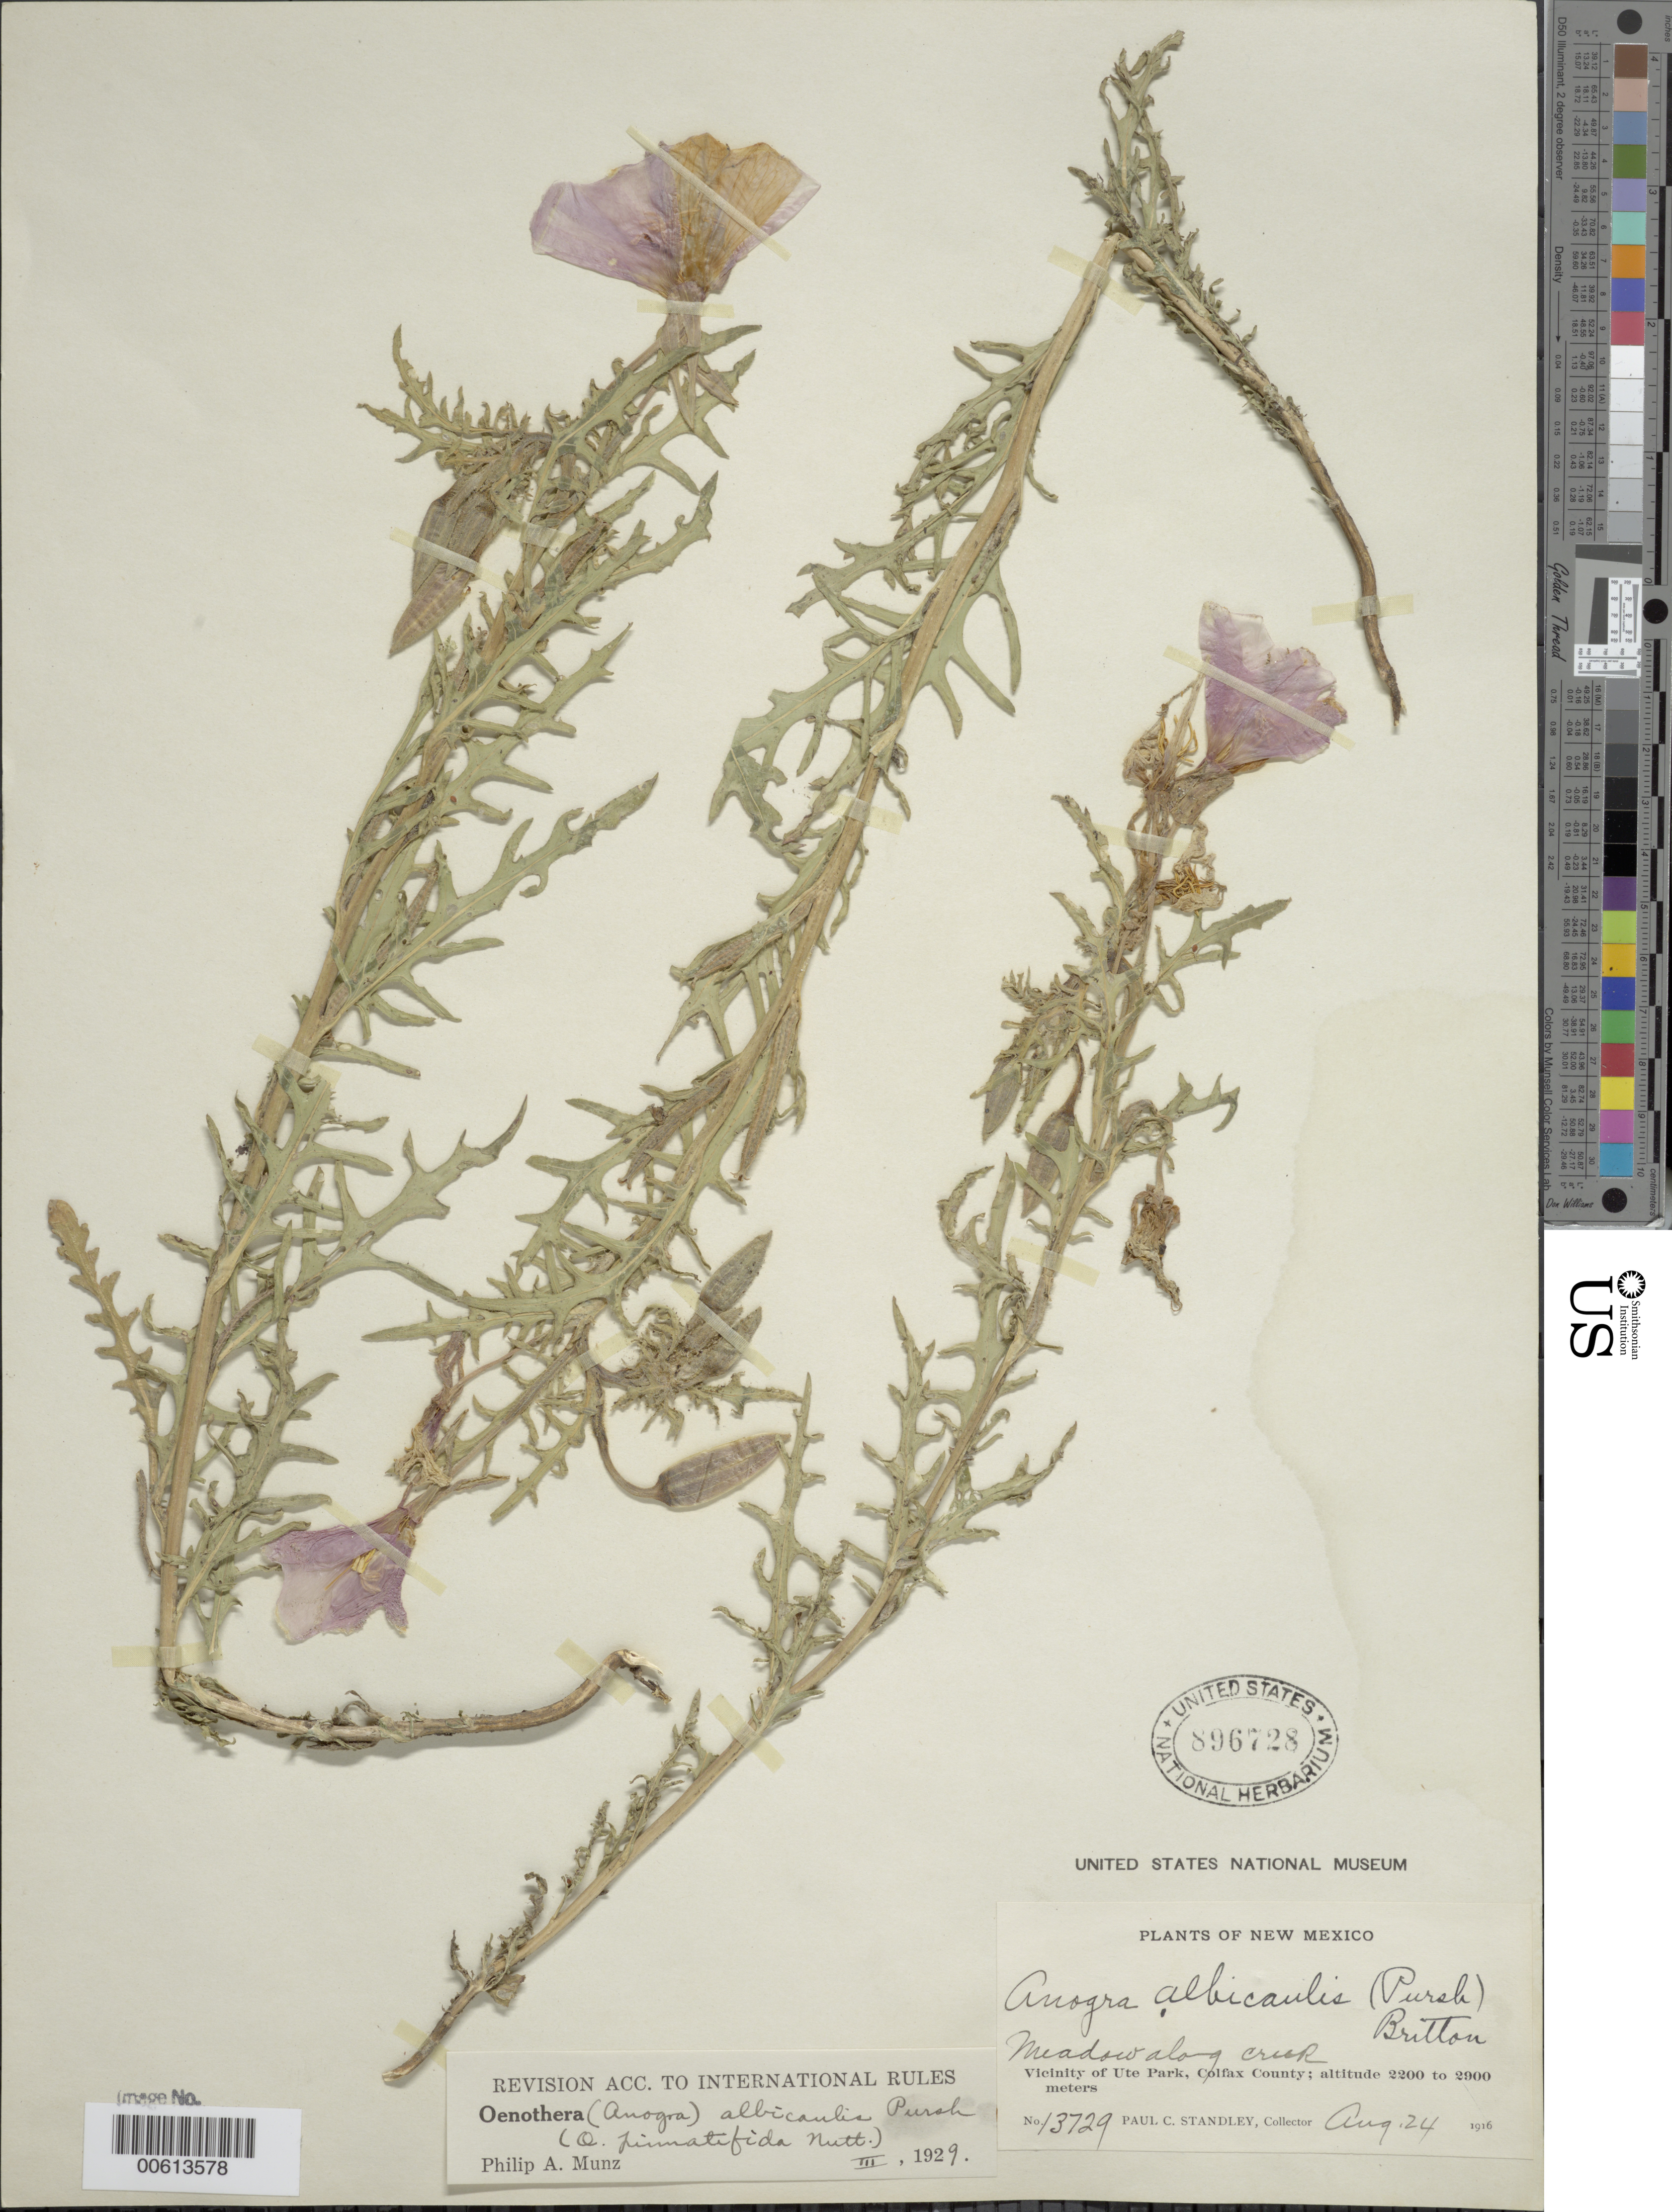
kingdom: Plantae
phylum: Tracheophyta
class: Magnoliopsida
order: Myrtales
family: Onagraceae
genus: Oenothera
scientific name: Oenothera albicaulis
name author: Pursh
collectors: P. C. Standley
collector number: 13729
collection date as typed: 24 Aug 1916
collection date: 1916-08-24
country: United States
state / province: New Mexico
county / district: Colfax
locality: Ute Park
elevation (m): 671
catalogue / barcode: US 896728